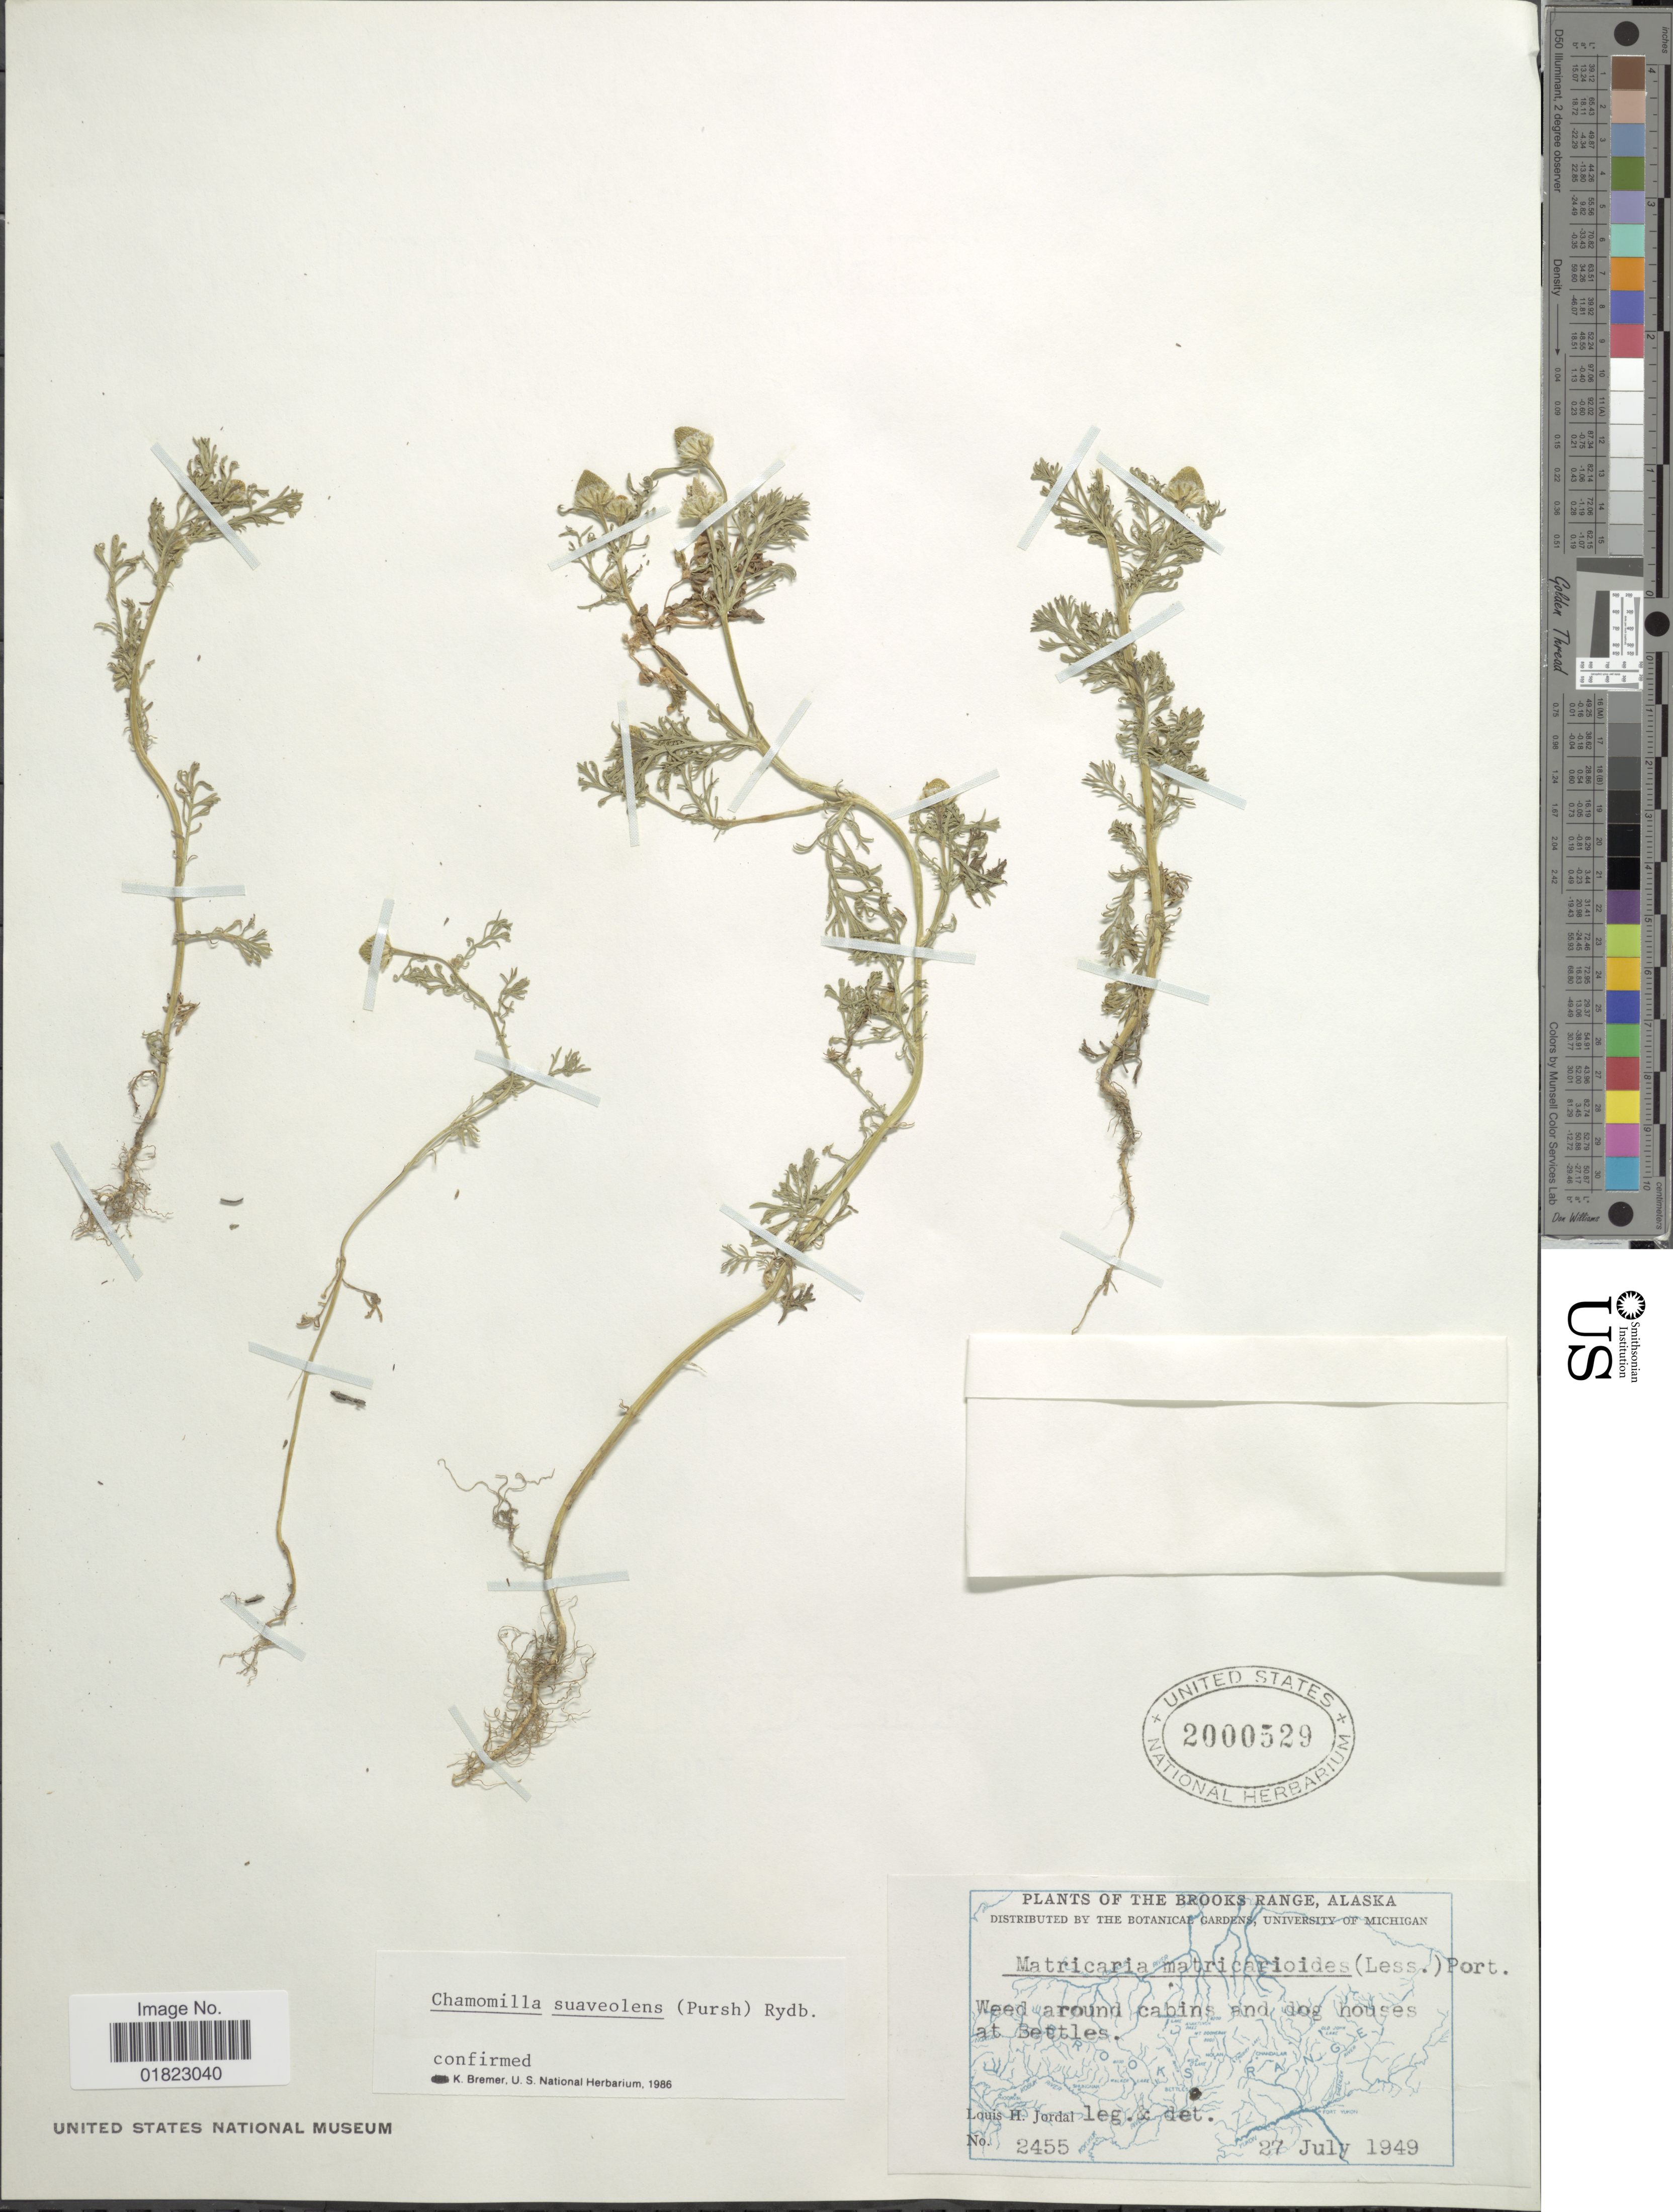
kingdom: Plantae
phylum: Tracheophyta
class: Magnoliopsida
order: Asterales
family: Asteraceae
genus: Matricaria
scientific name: Matricaria matricarioides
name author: (Less.) Porter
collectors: L. Jordal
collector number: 2455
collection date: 1949-07-27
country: United States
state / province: Alaska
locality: The Brooks Range, Alaska. Weed around cabins and dog houses at bettles.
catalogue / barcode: US 2000529